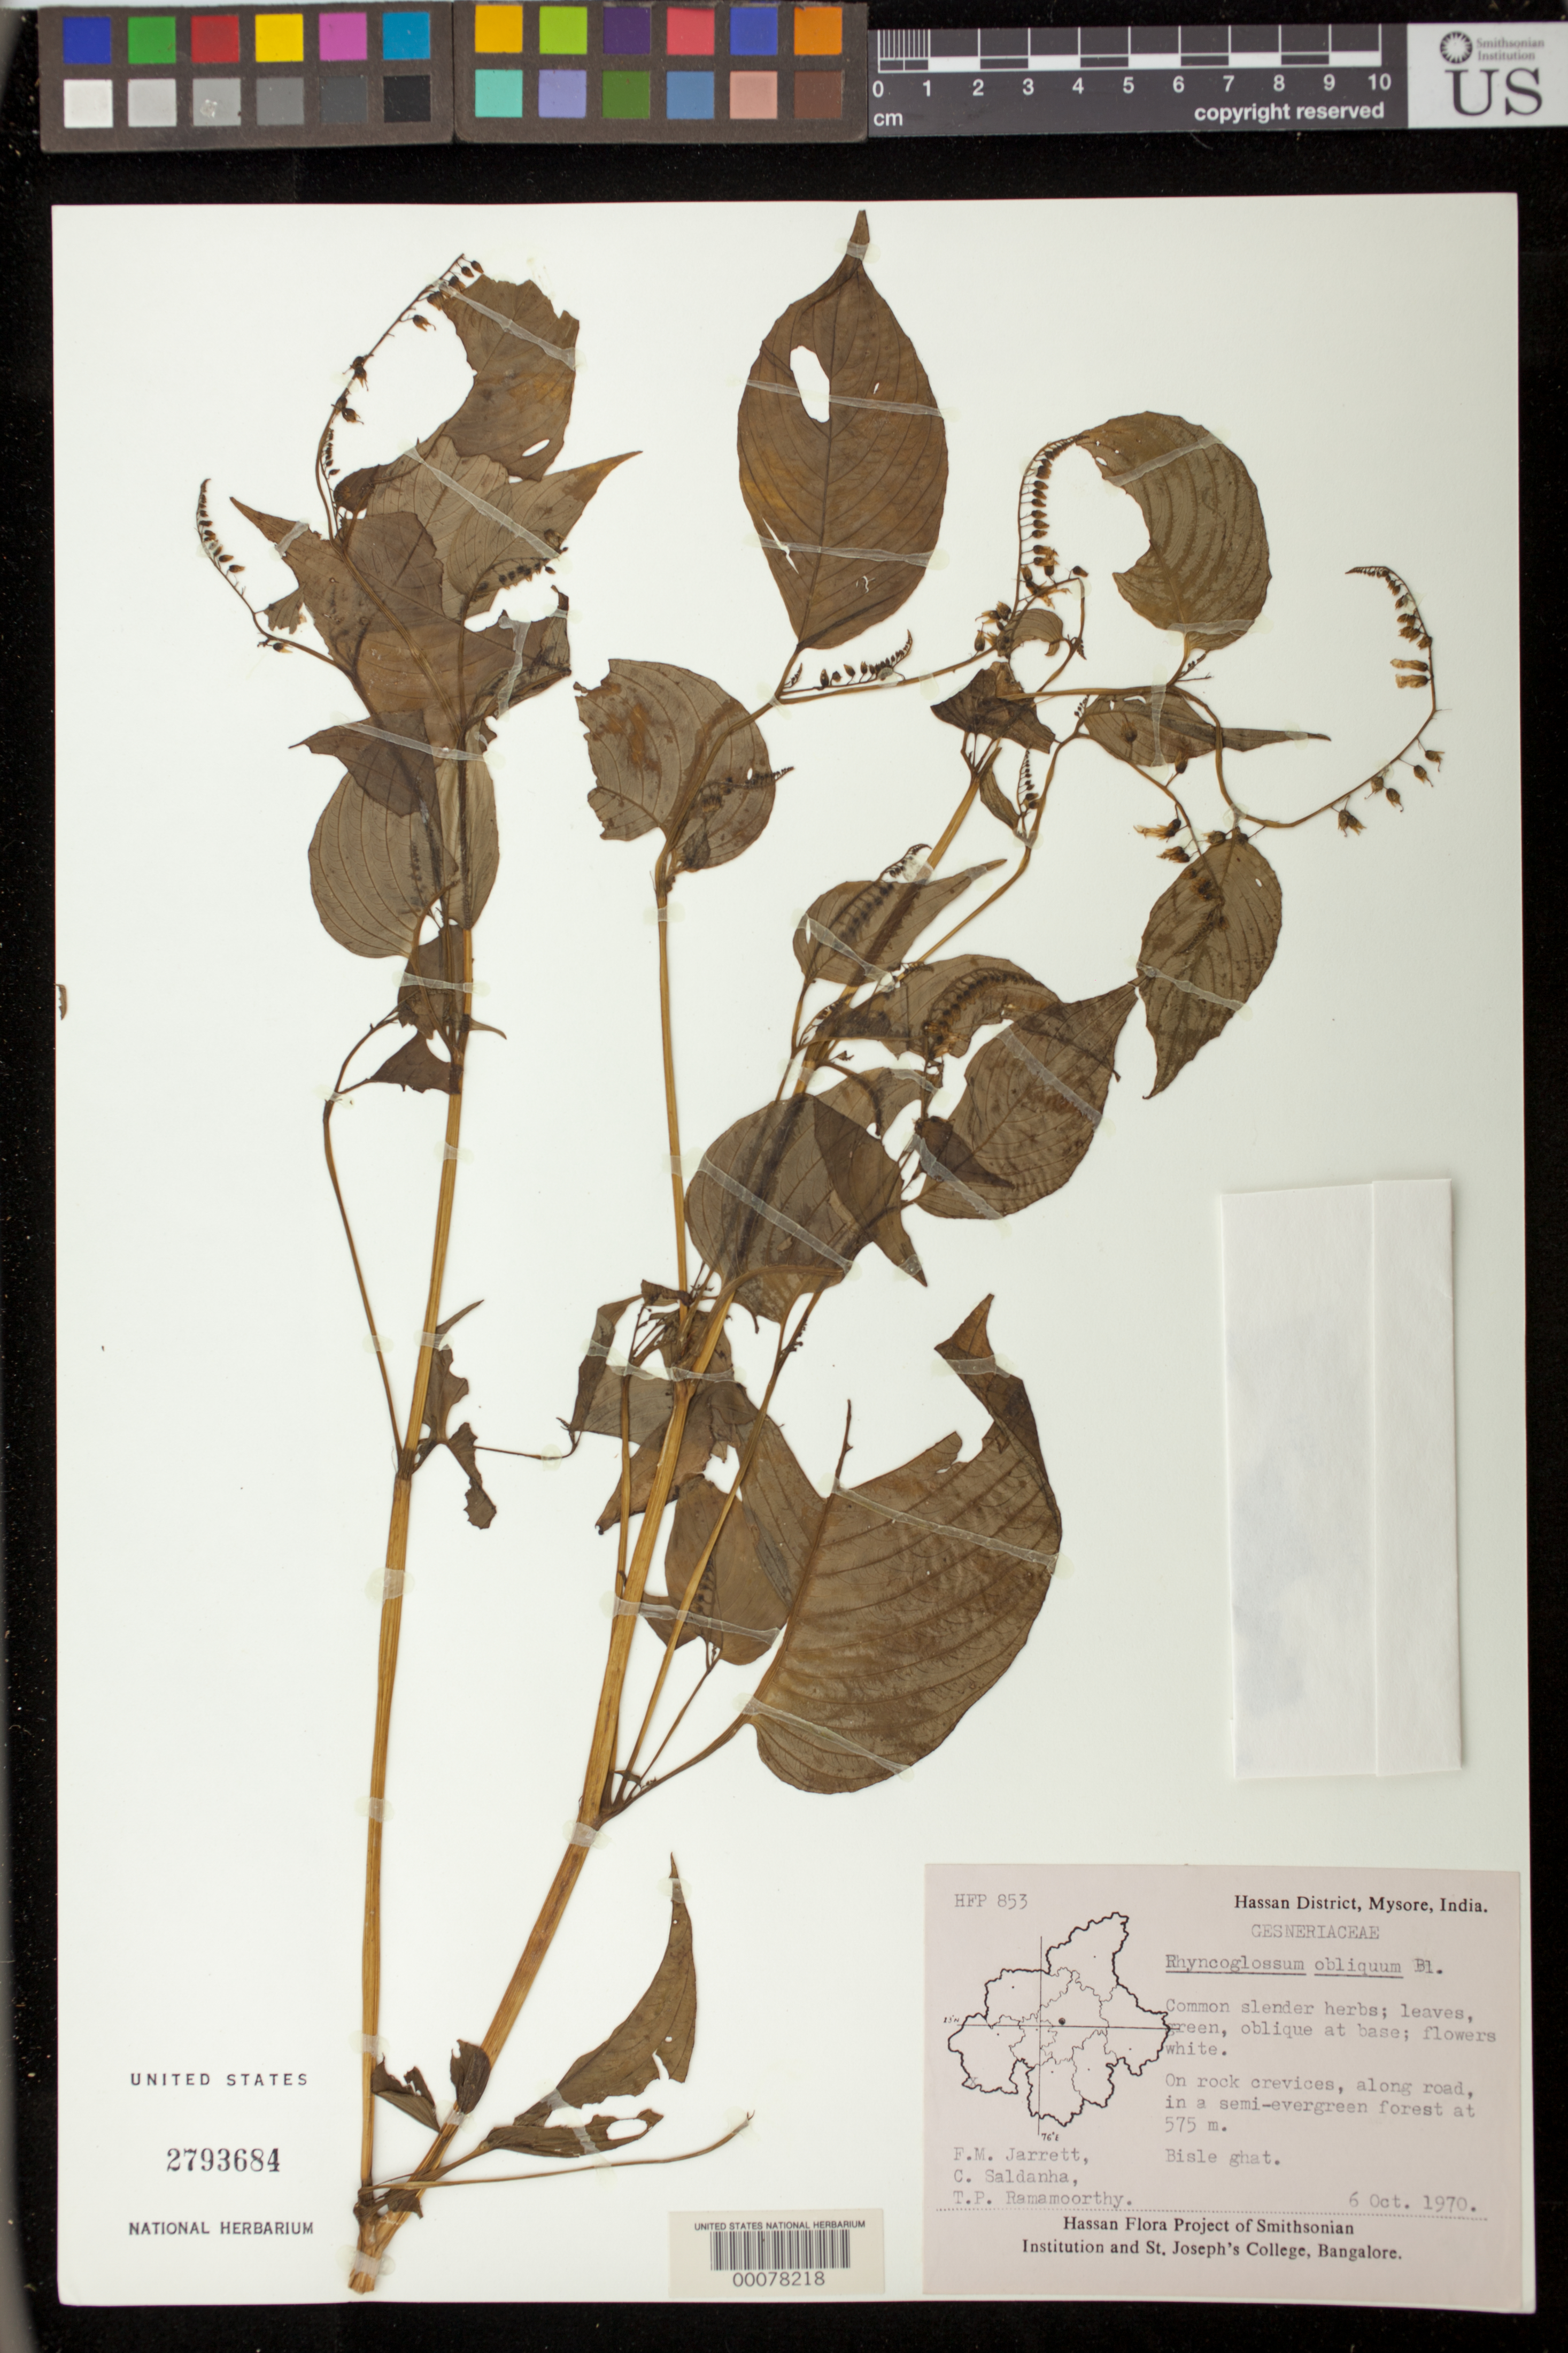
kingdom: Plantae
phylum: Tracheophyta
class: Magnoliopsida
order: Lamiales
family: Gesneriaceae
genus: Rhynchoglossum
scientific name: Rhynchoglossum obliquum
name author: Blume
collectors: F. M. Jarrett & et al.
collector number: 853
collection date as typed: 06 Oct 1970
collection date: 1970-10-06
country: India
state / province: Karnataka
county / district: Mysore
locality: Hassan (dist.), Bisle ghat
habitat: On rock crevices, along road, in a semi-evergreen forest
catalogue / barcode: US 2793684